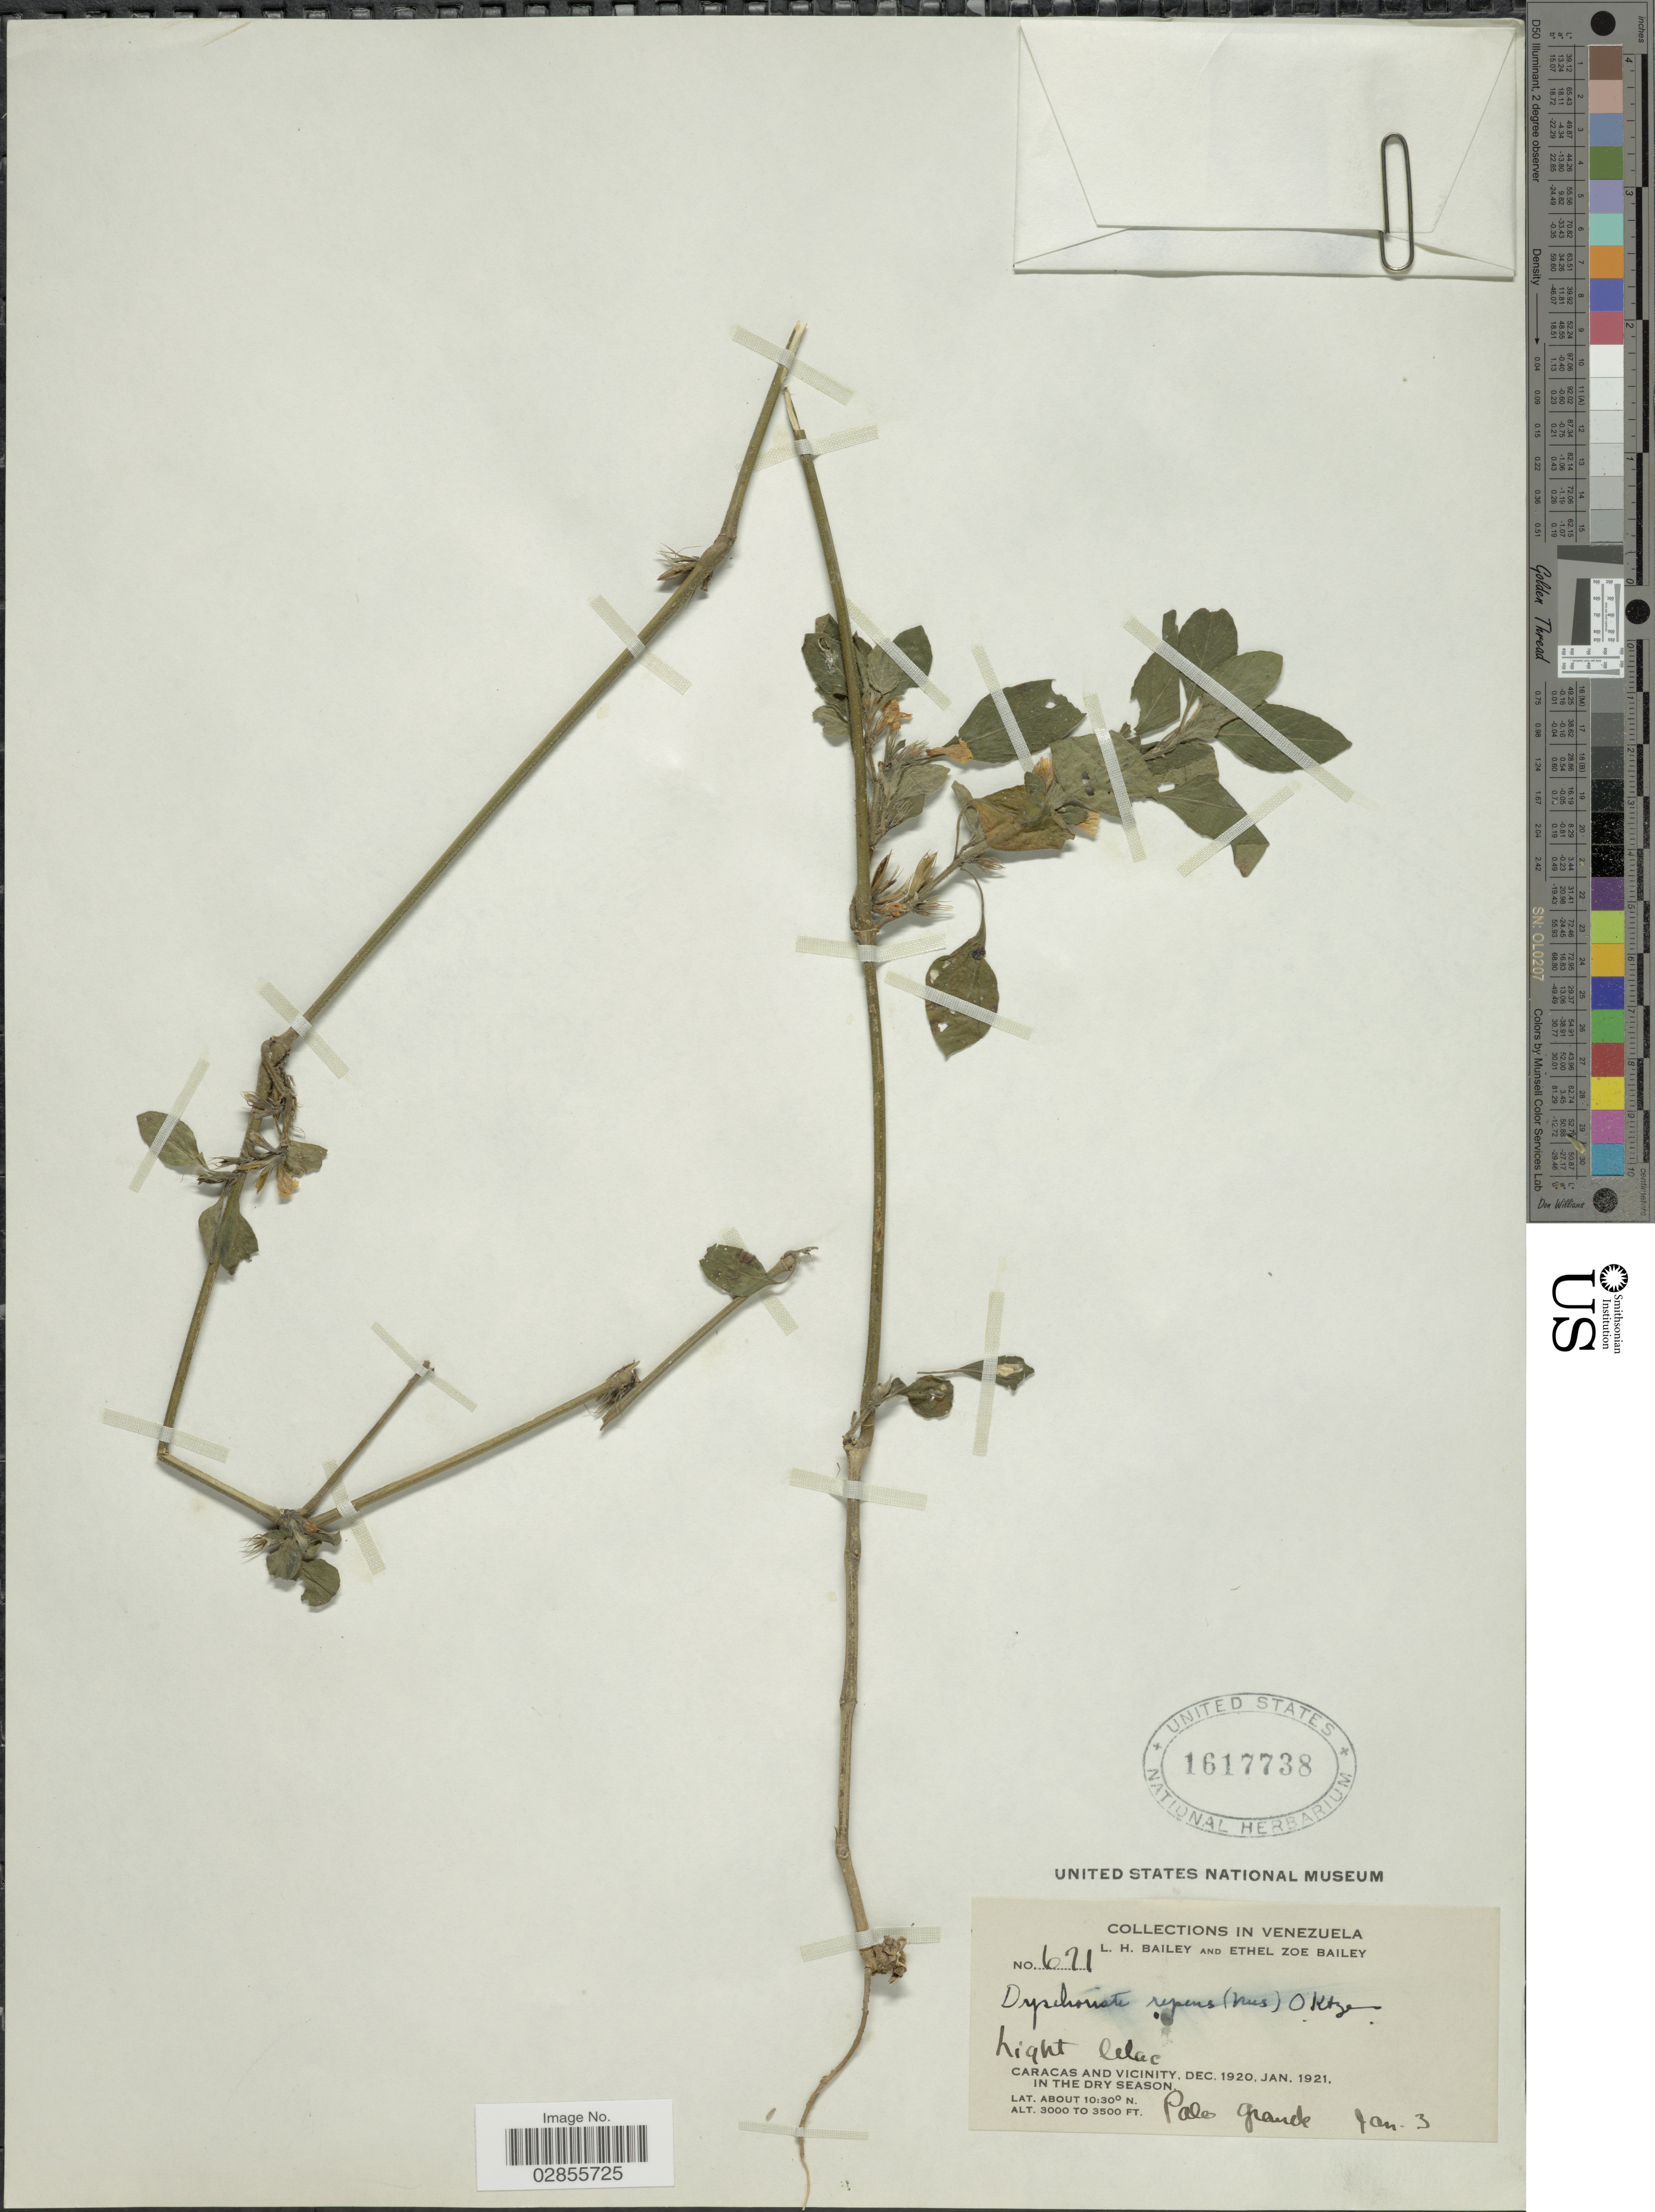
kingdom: Plantae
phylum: Tracheophyta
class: Magnoliopsida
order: Lamiales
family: Acanthaceae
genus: Dyschoriste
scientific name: Dyschoriste repens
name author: (Nees) Kuntze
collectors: L. H. Bailey & E. Z. Bailey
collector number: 621*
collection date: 1921-01-03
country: Venezuela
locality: Caracas and vicinity, in the dry season.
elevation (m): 914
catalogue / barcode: US 1617738